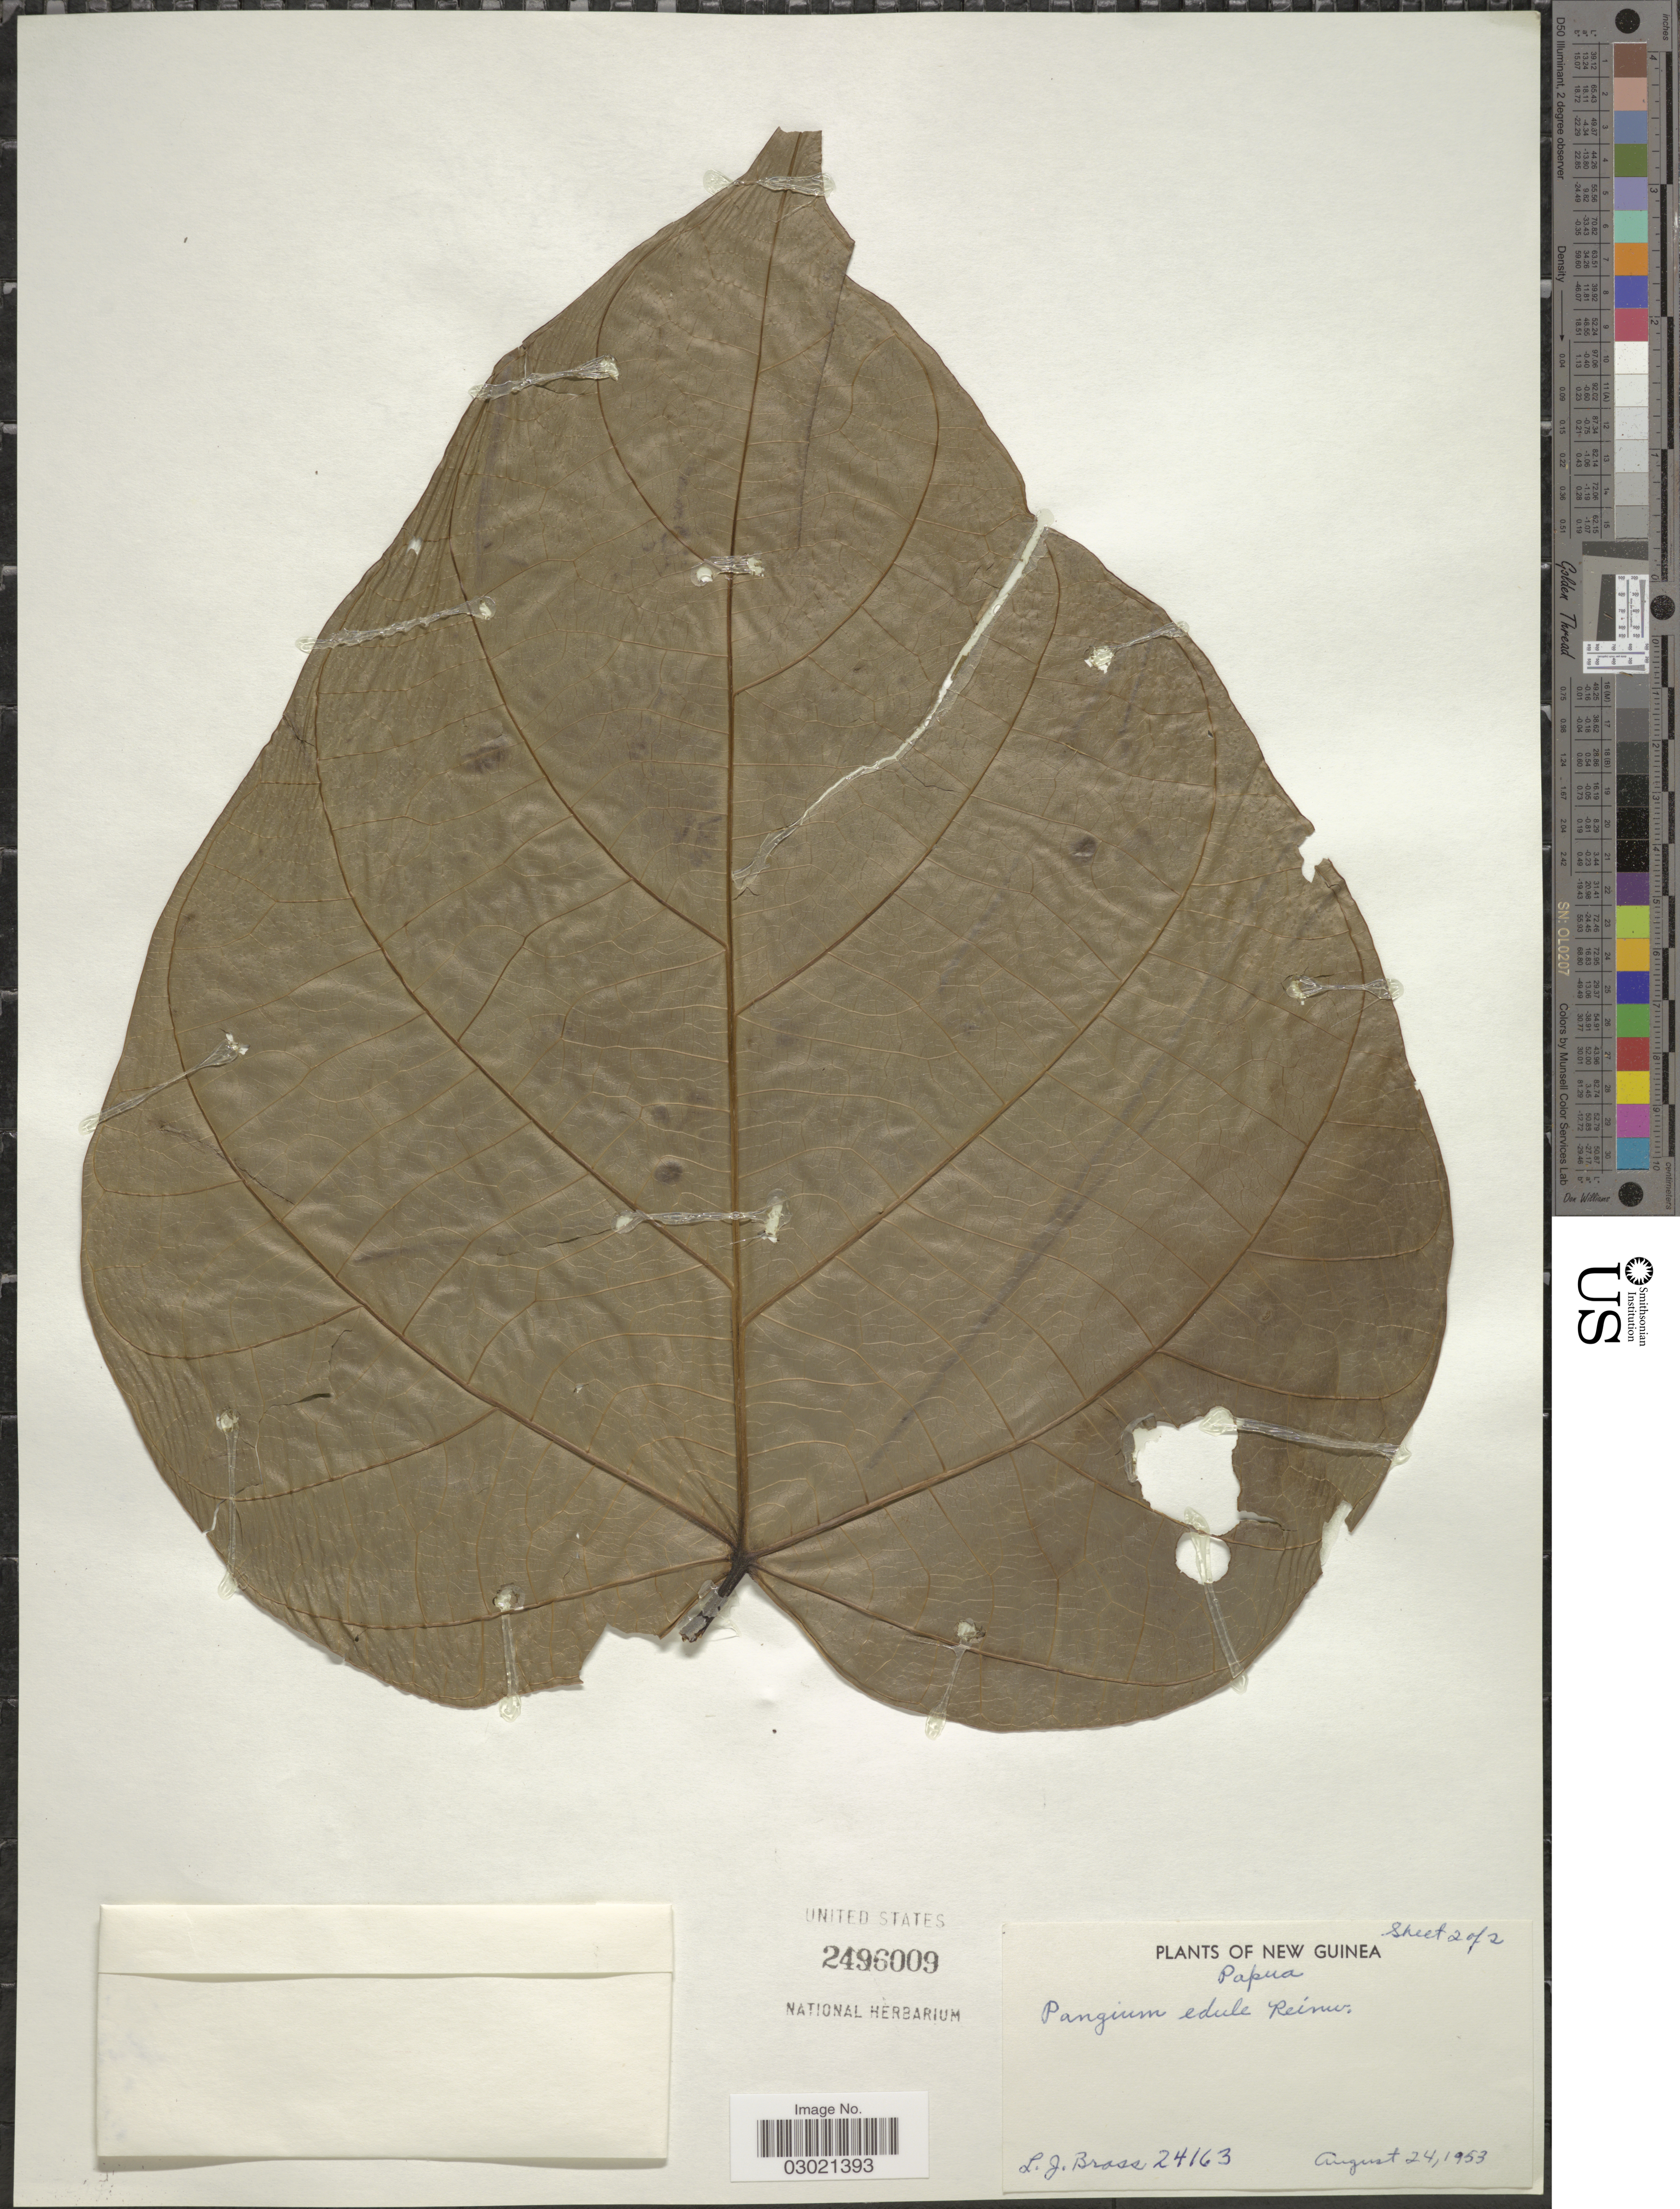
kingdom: Plantae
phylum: Tracheophyta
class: Magnoliopsida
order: Malpighiales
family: Achariaceae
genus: Pangium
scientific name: Pangium edule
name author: Reinw.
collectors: L. J. Brass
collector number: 24163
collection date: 1953-08-24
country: Papua New Guinea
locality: New Guinea, Papua.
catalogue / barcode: US 2496009